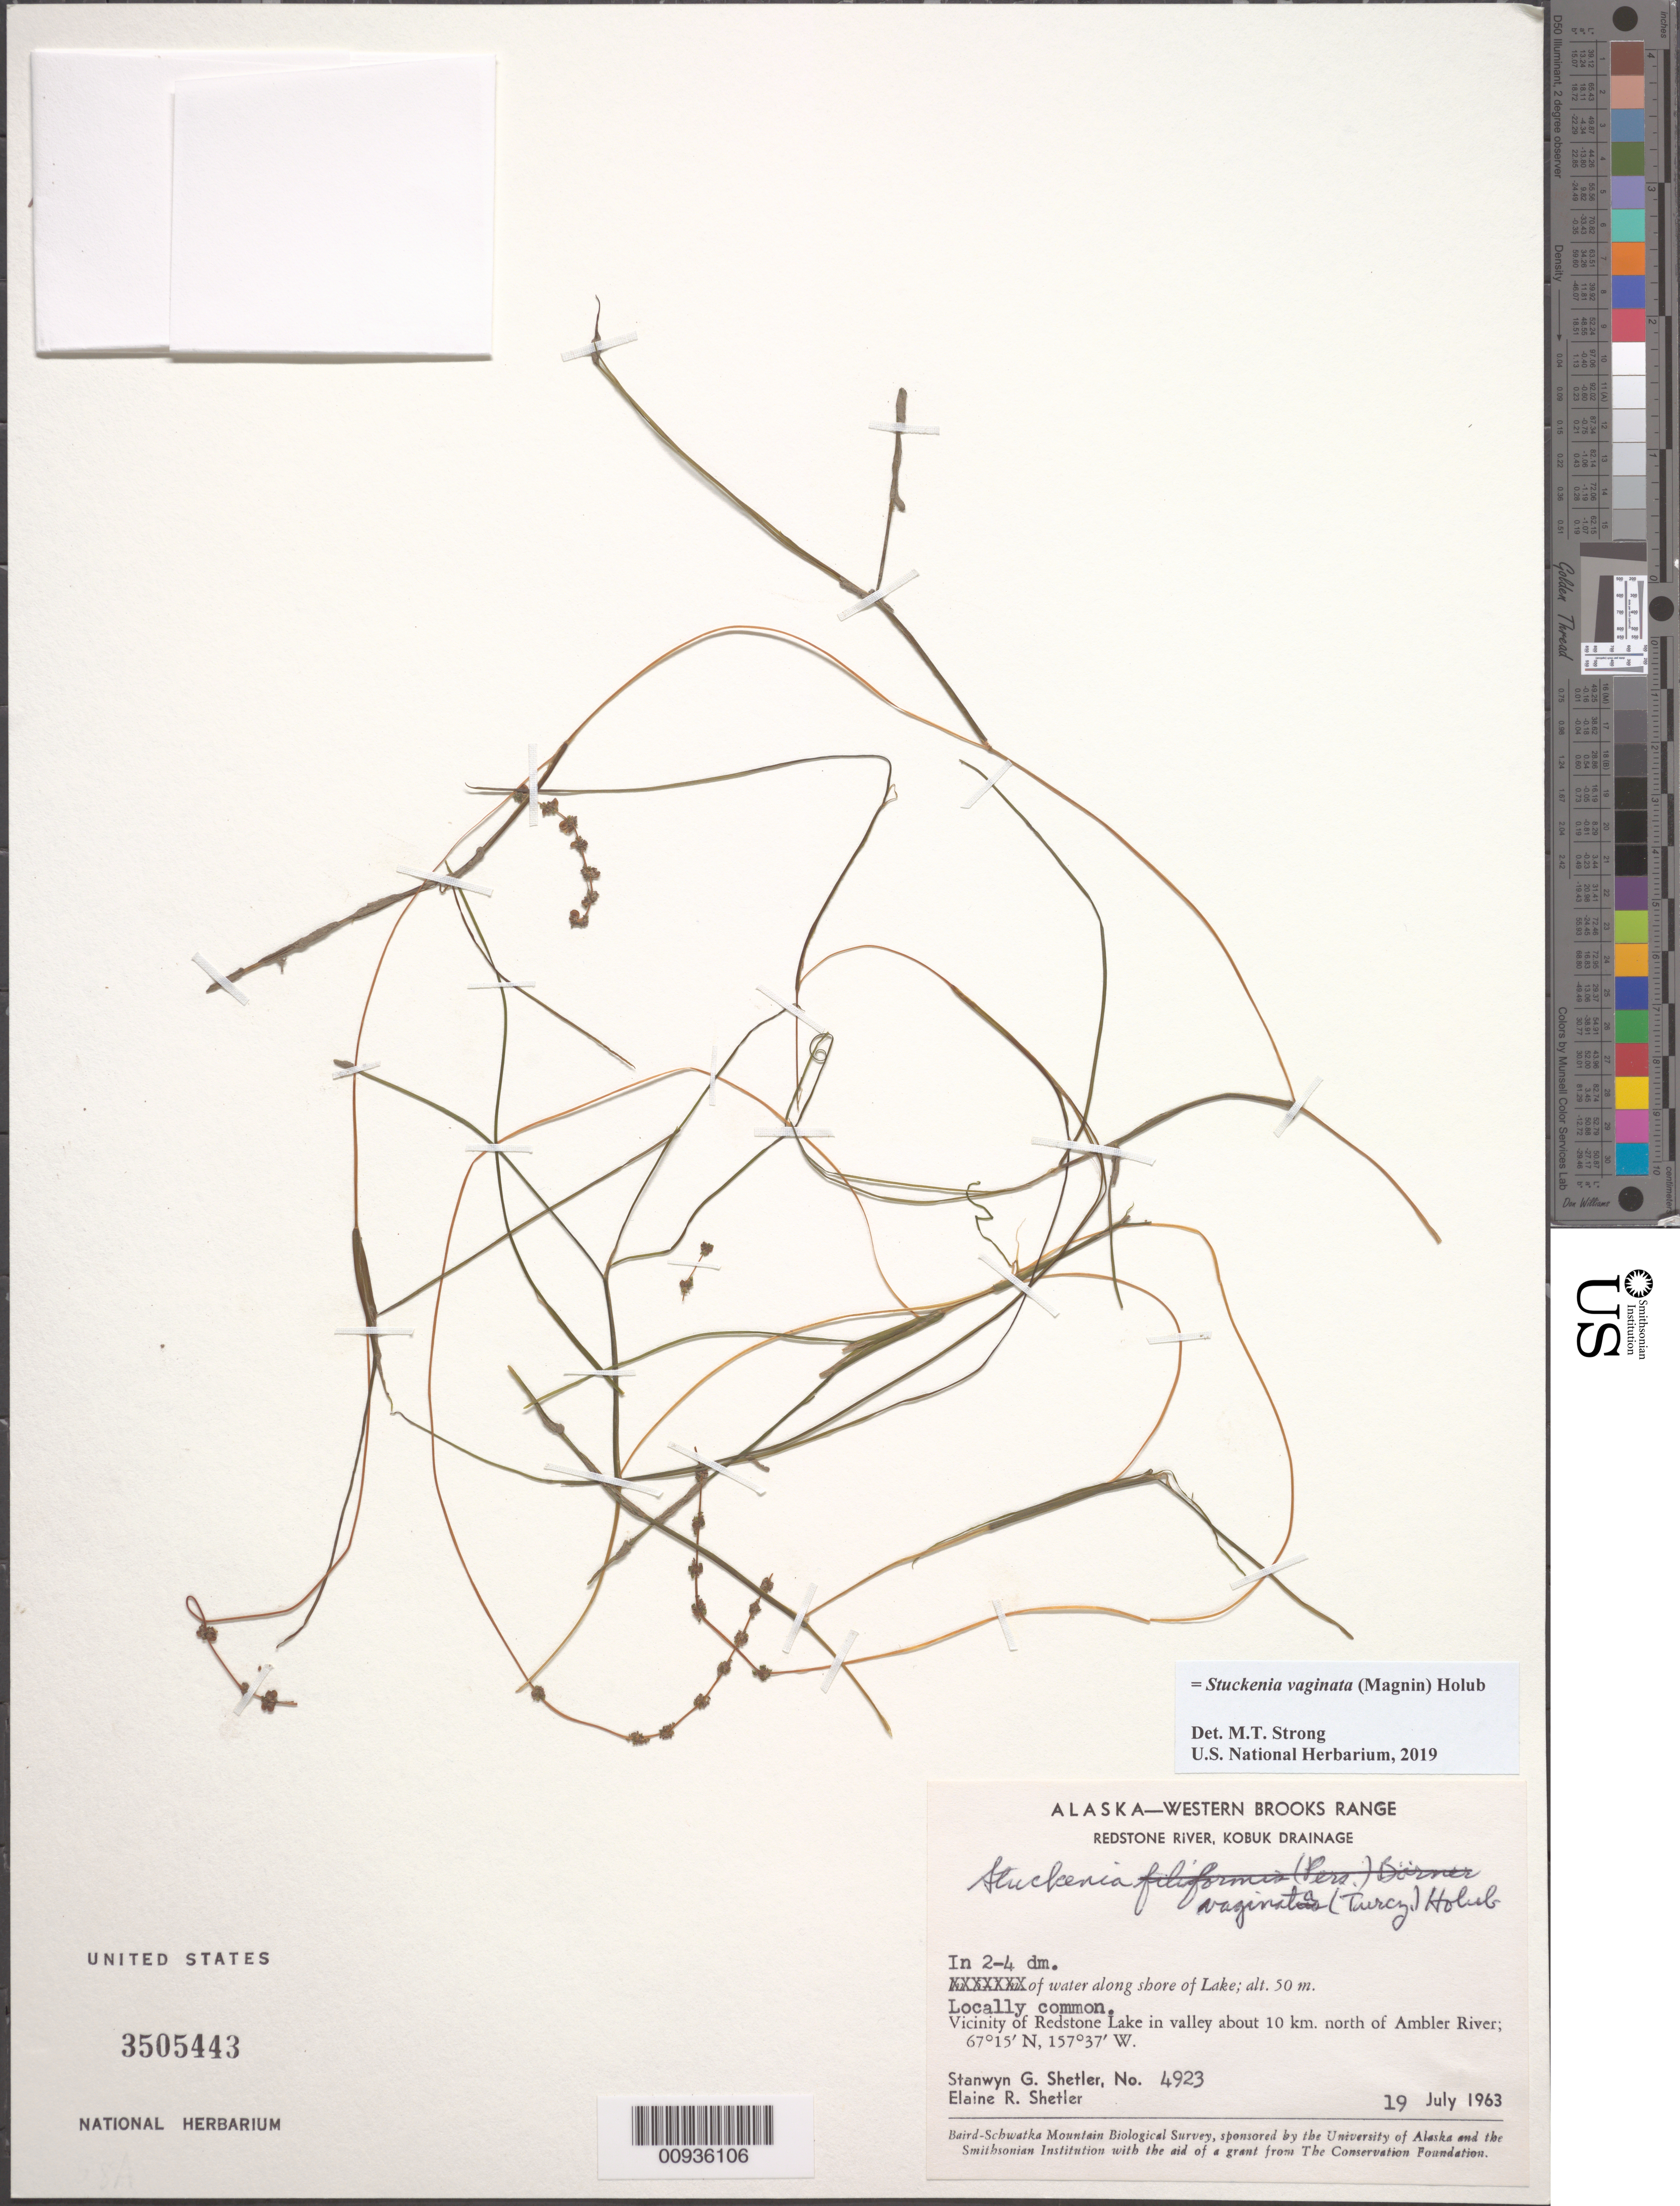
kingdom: Plantae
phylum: Tracheophyta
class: Liliopsida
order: Alismatales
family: Potamogetonaceae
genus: Stuckenia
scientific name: Stuckenia vaginata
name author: (Magnin) Holub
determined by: Strong, Mark T., (BOT), Smithsonian Institution - National Museum of Natural History (UNITED STATES)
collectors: S. Shetler & E. R. Shetler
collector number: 4923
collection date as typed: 19 Jul 1963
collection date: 1963-07-19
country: United States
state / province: Alaska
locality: Vicinity of Redstone Lake in valley about 10 km. north of Ambler River. Western Brooks Range, Redstone River, Kobuk Drainage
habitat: In 2-4 dm. of water along shore of Lake.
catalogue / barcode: US 3505443